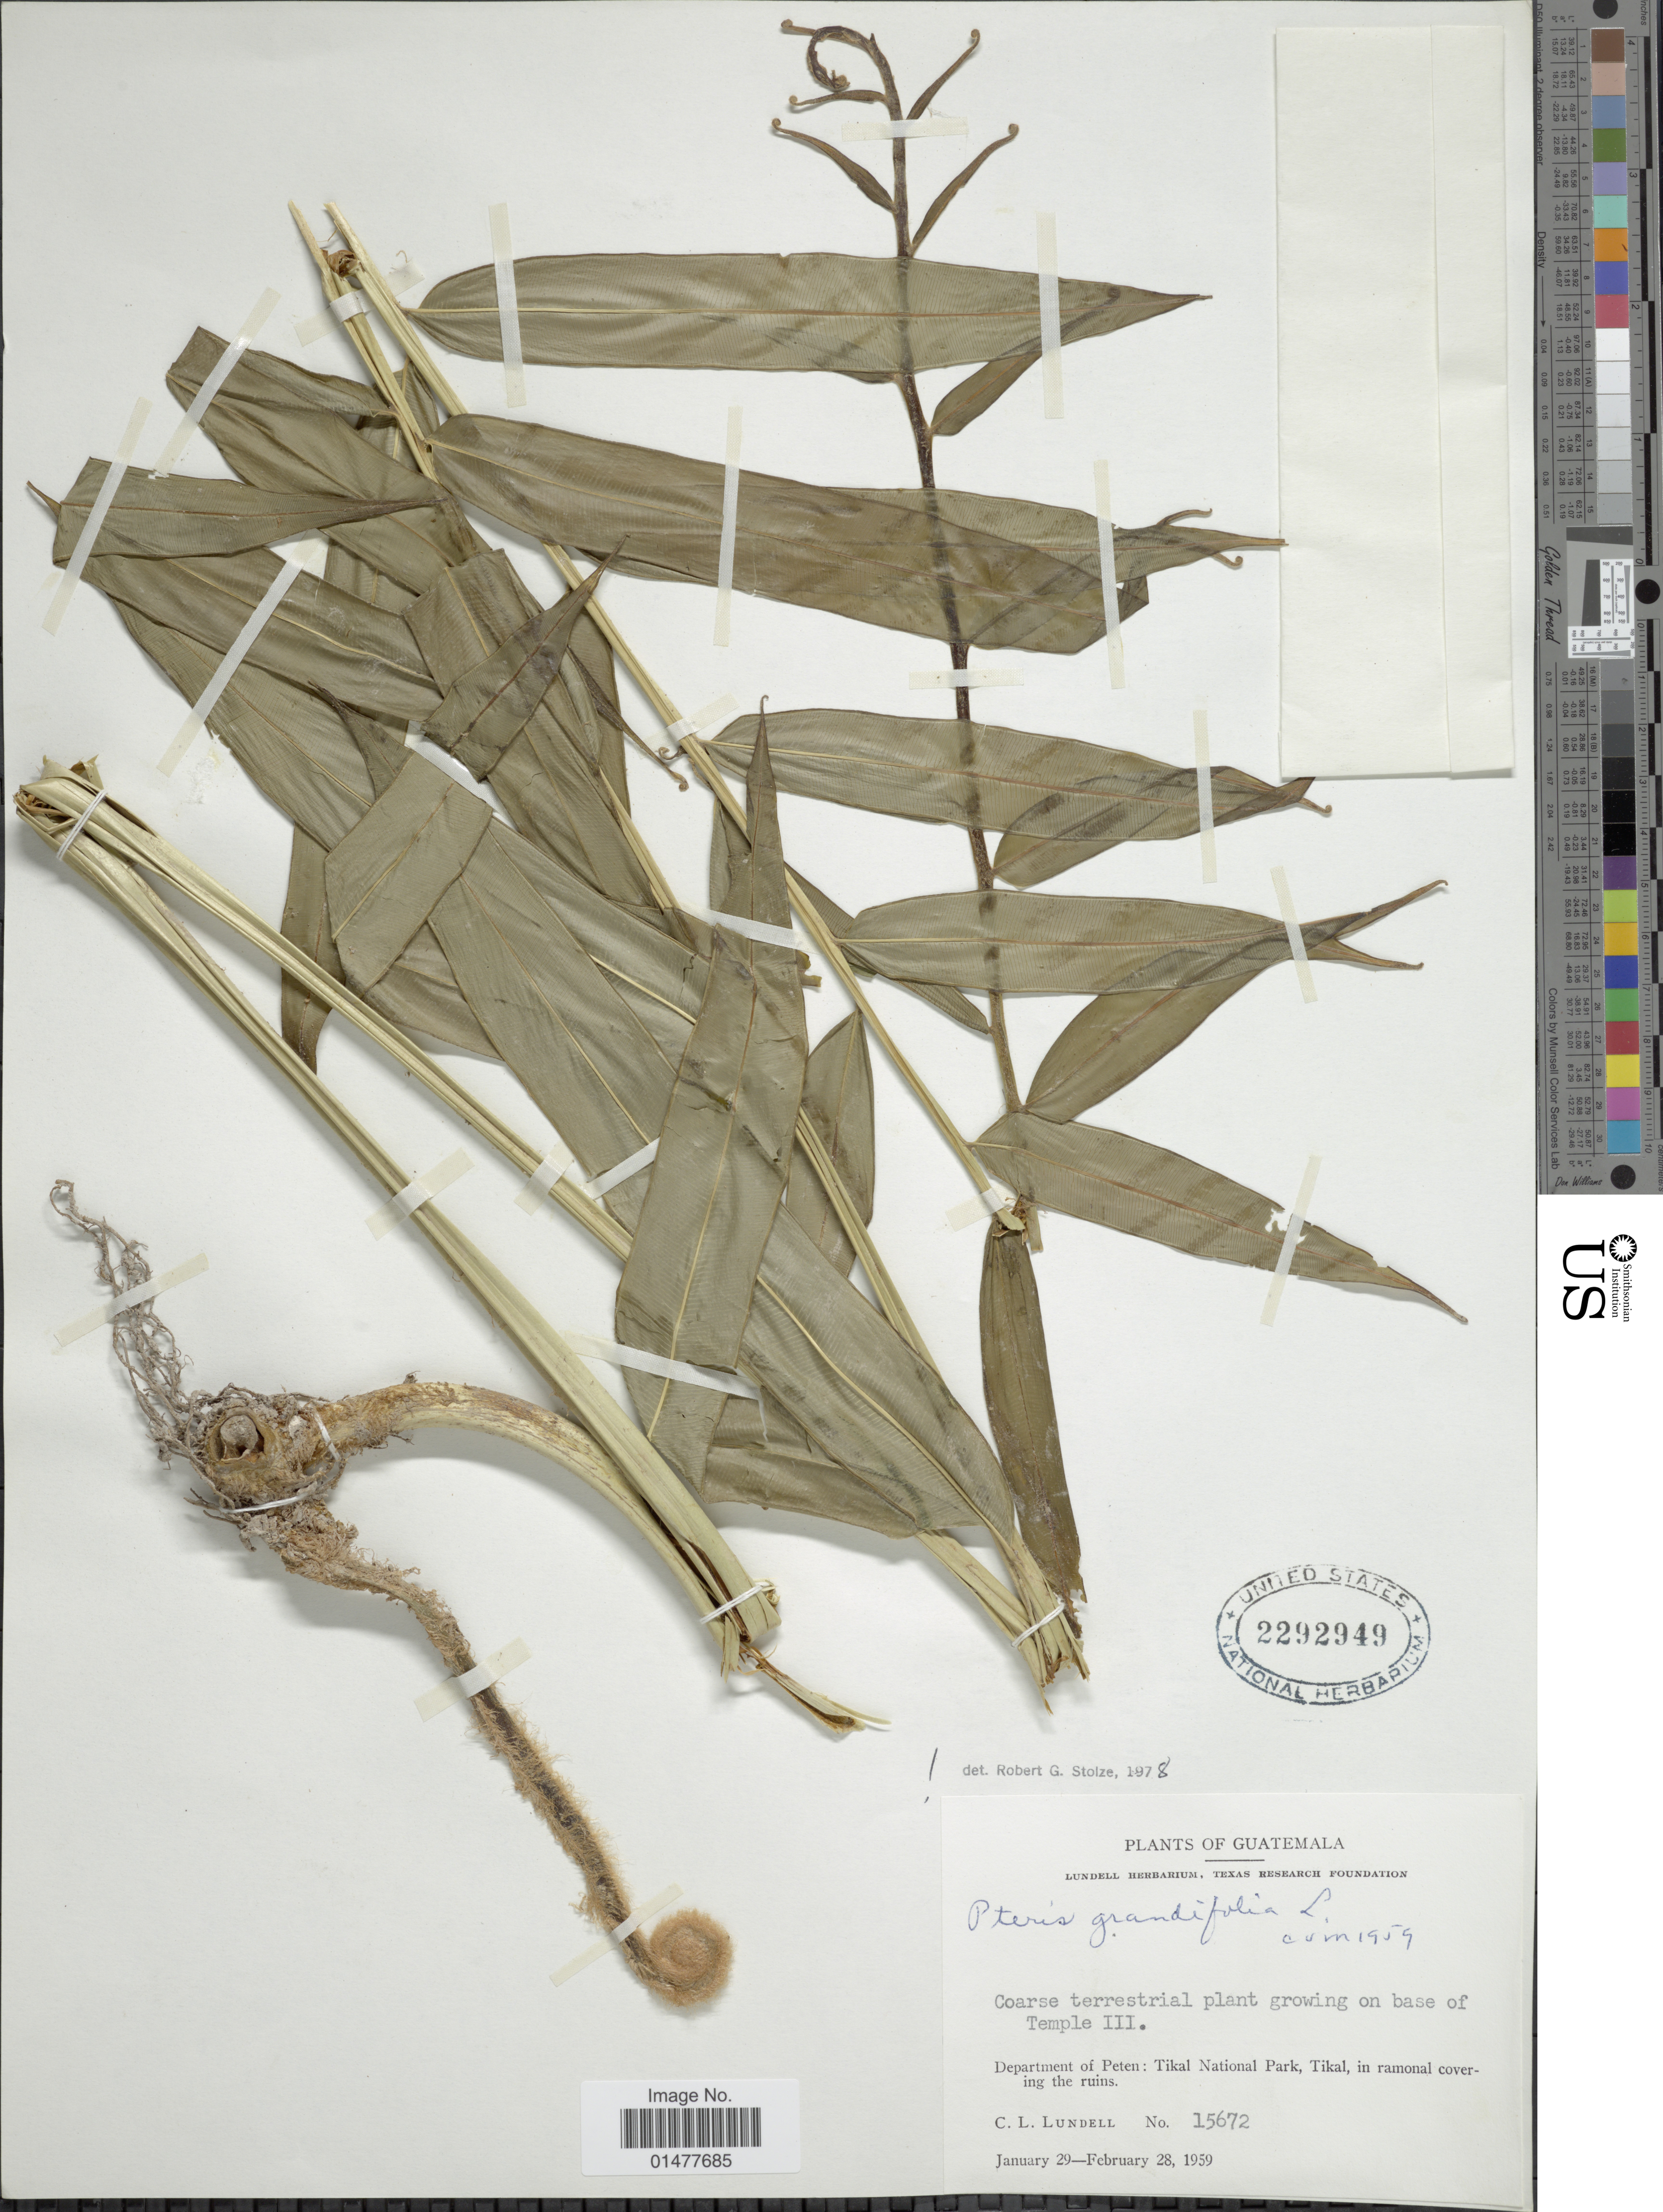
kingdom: Plantae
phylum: Tracheophyta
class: Polypodiopsida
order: Polypodiales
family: Pteridaceae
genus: Pteris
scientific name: Pteris grandifolia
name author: L.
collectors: C. L. Lundell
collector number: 15672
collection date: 1959-01-29/1959-02-28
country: Guatemala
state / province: El Petén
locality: Tikal National Park, in ramonal covering in the ruins, on base of Temple III.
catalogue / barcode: US 2292949